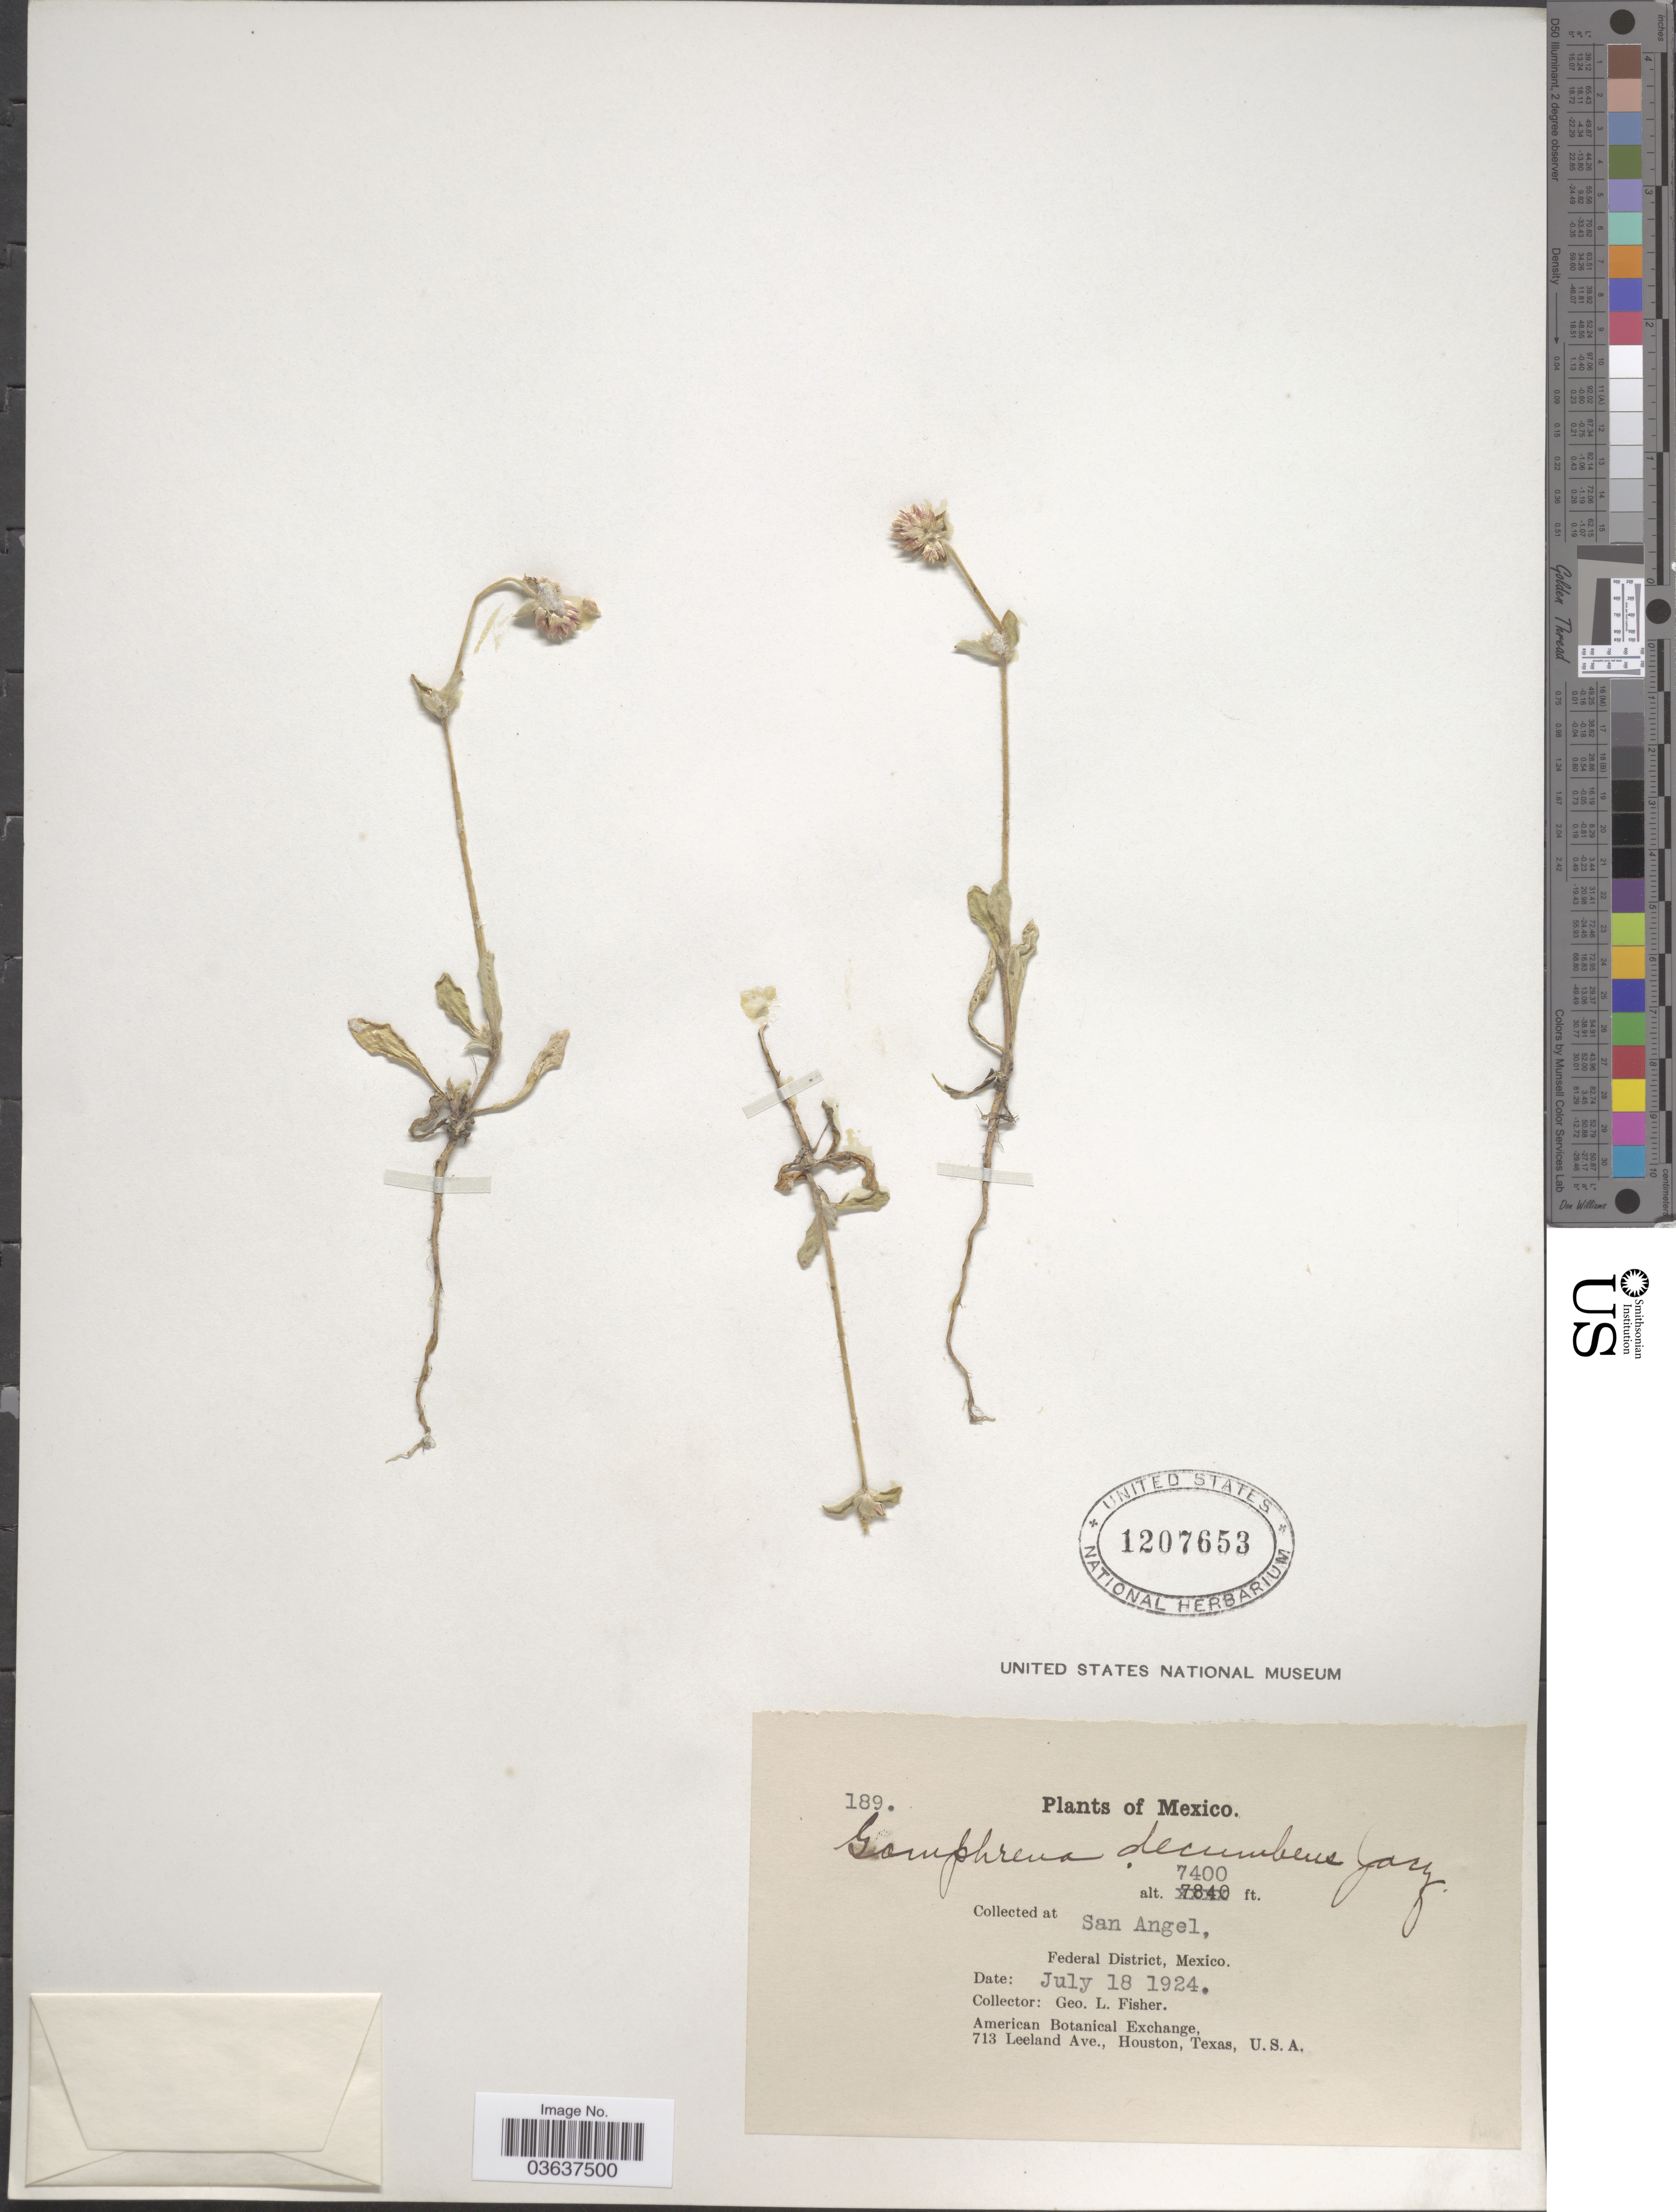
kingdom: Plantae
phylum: Tracheophyta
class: Magnoliopsida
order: Caryophyllales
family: Amaranthaceae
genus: Gomphrena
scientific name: Gomphrena decumbens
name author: Jacq.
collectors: G. L. Fisher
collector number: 189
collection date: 1924-07-18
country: Mexico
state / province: Distrito Federal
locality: San Angel, Federal District.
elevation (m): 2256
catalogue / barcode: US 1207653